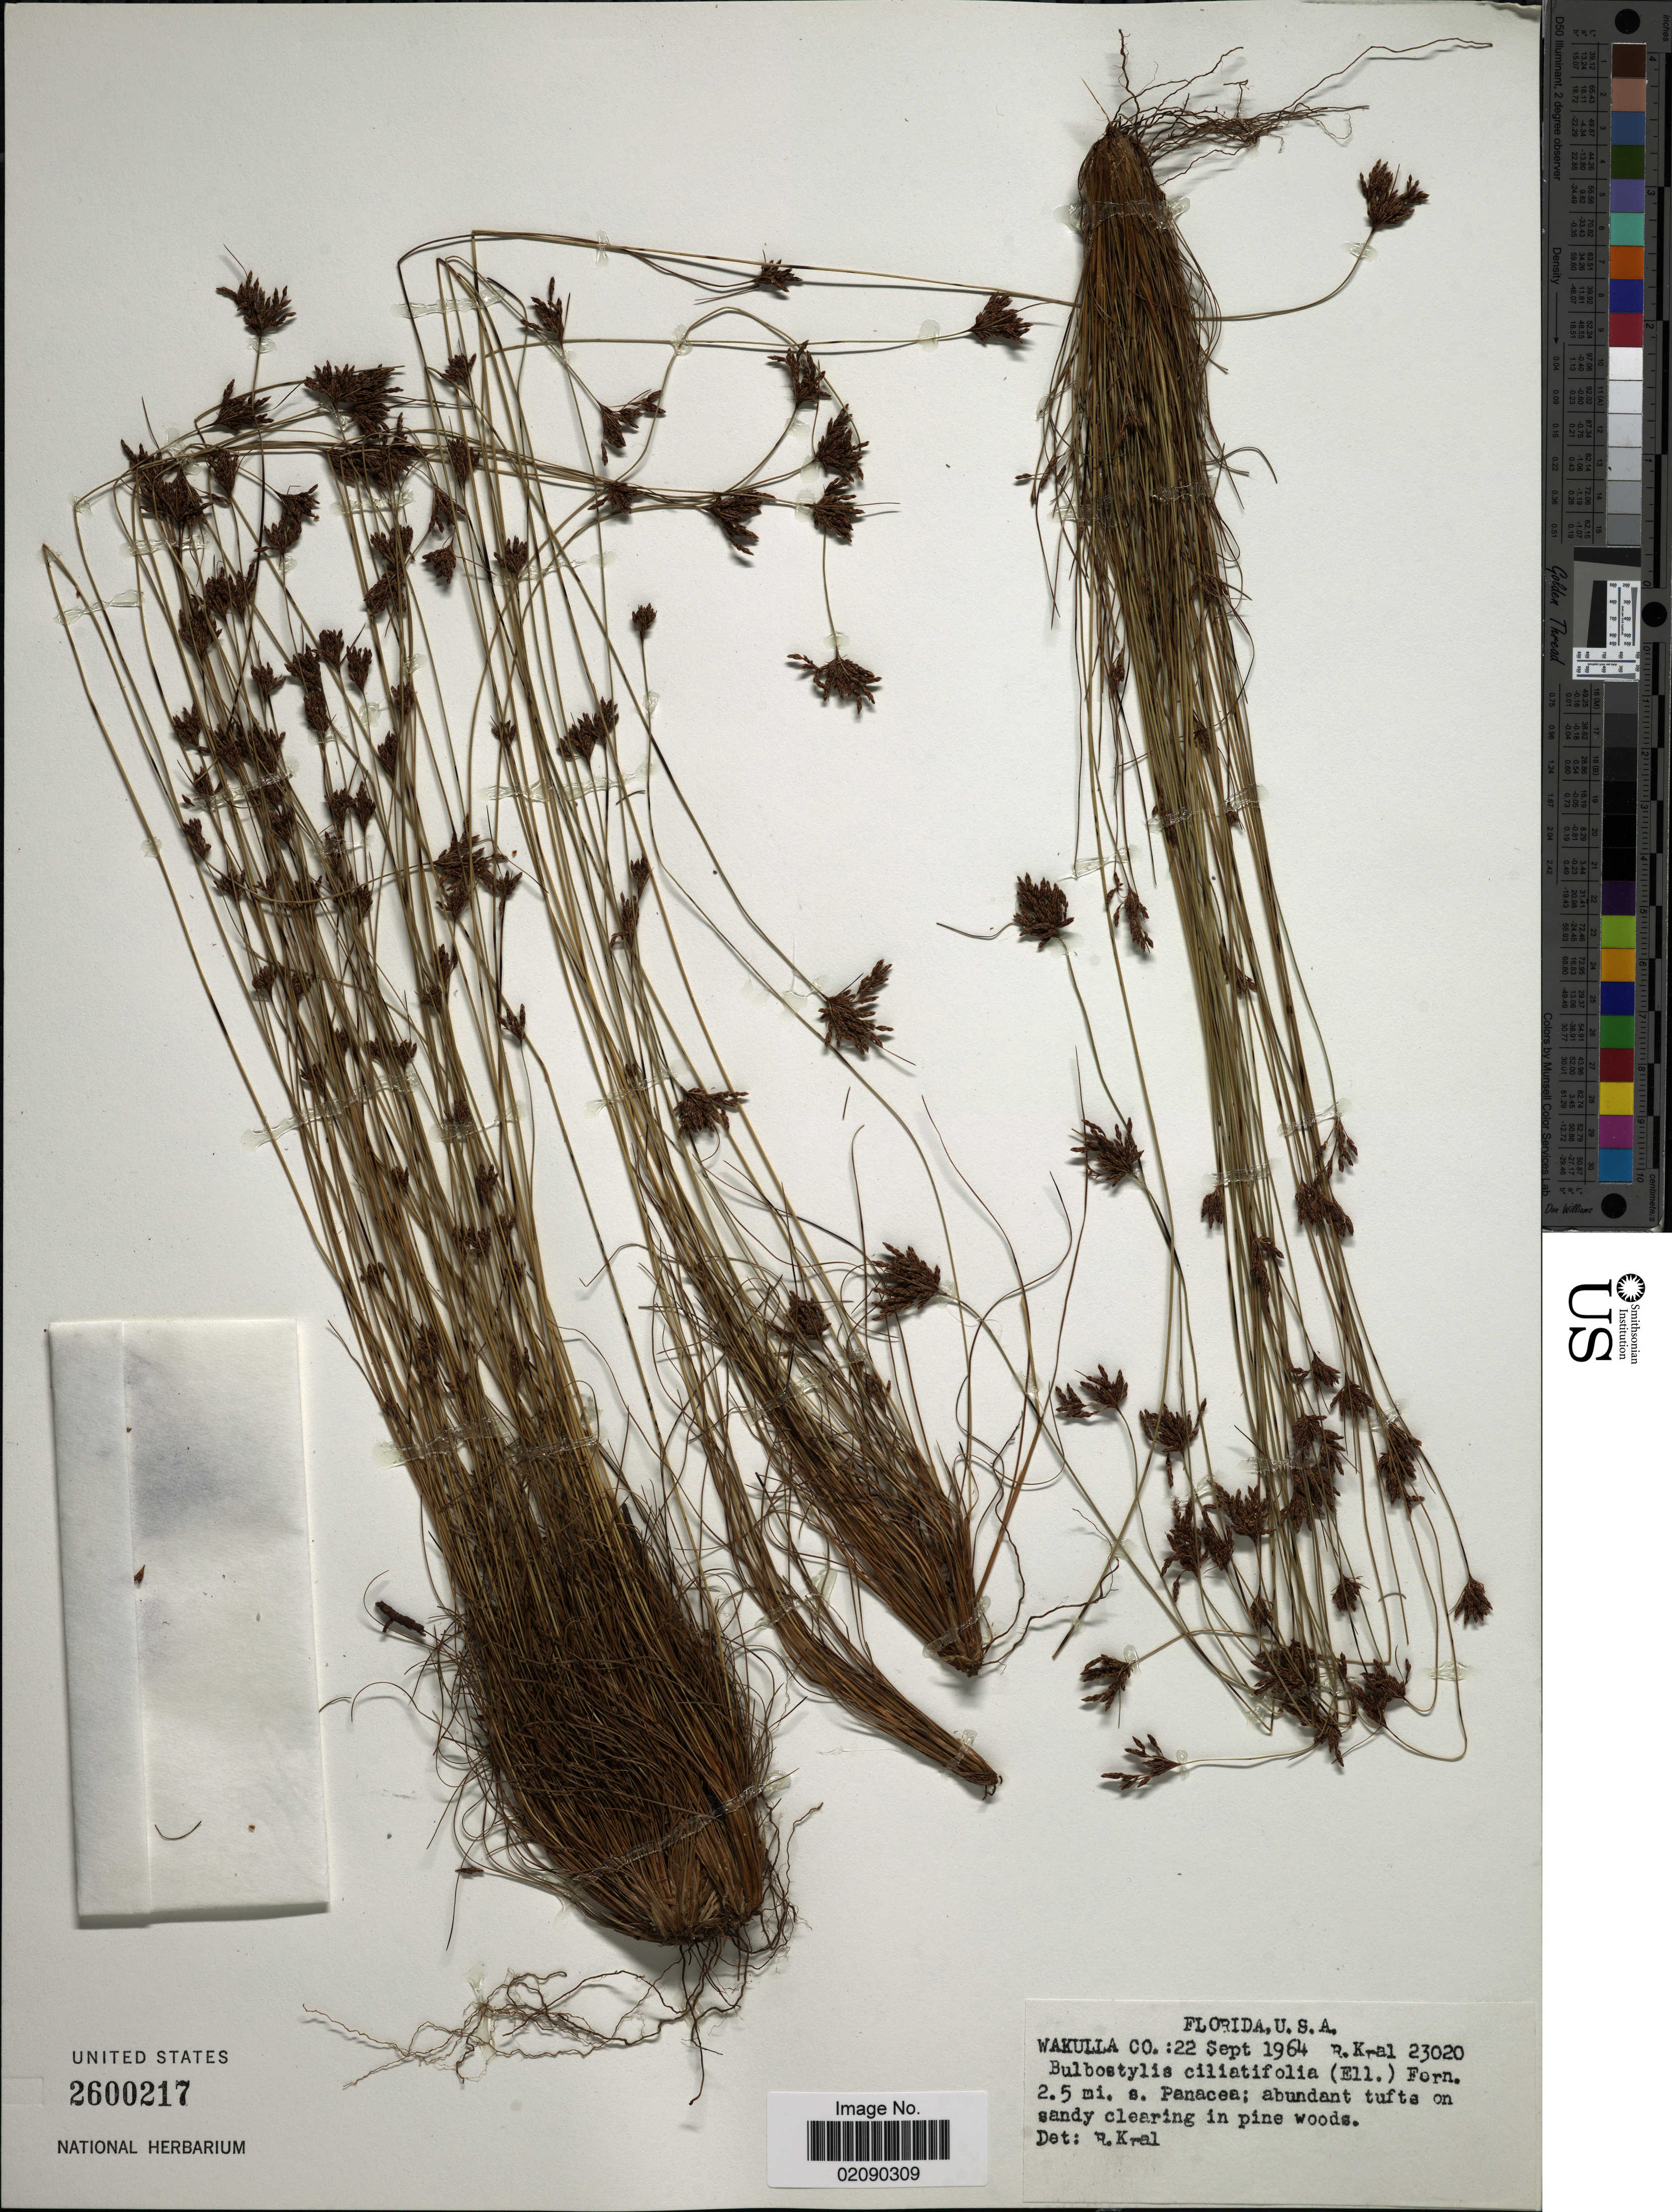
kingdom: Plantae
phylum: Tracheophyta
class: Liliopsida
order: Poales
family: Cyperaceae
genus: Bulbostylis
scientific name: Bulbostylis ciliatifolia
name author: (Elliott) Fernald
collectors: R. Kral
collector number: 23020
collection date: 1964-09-22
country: United States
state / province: Florida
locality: Wakulla Co. 2.5 mi. s. Panacea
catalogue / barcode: US 2600217